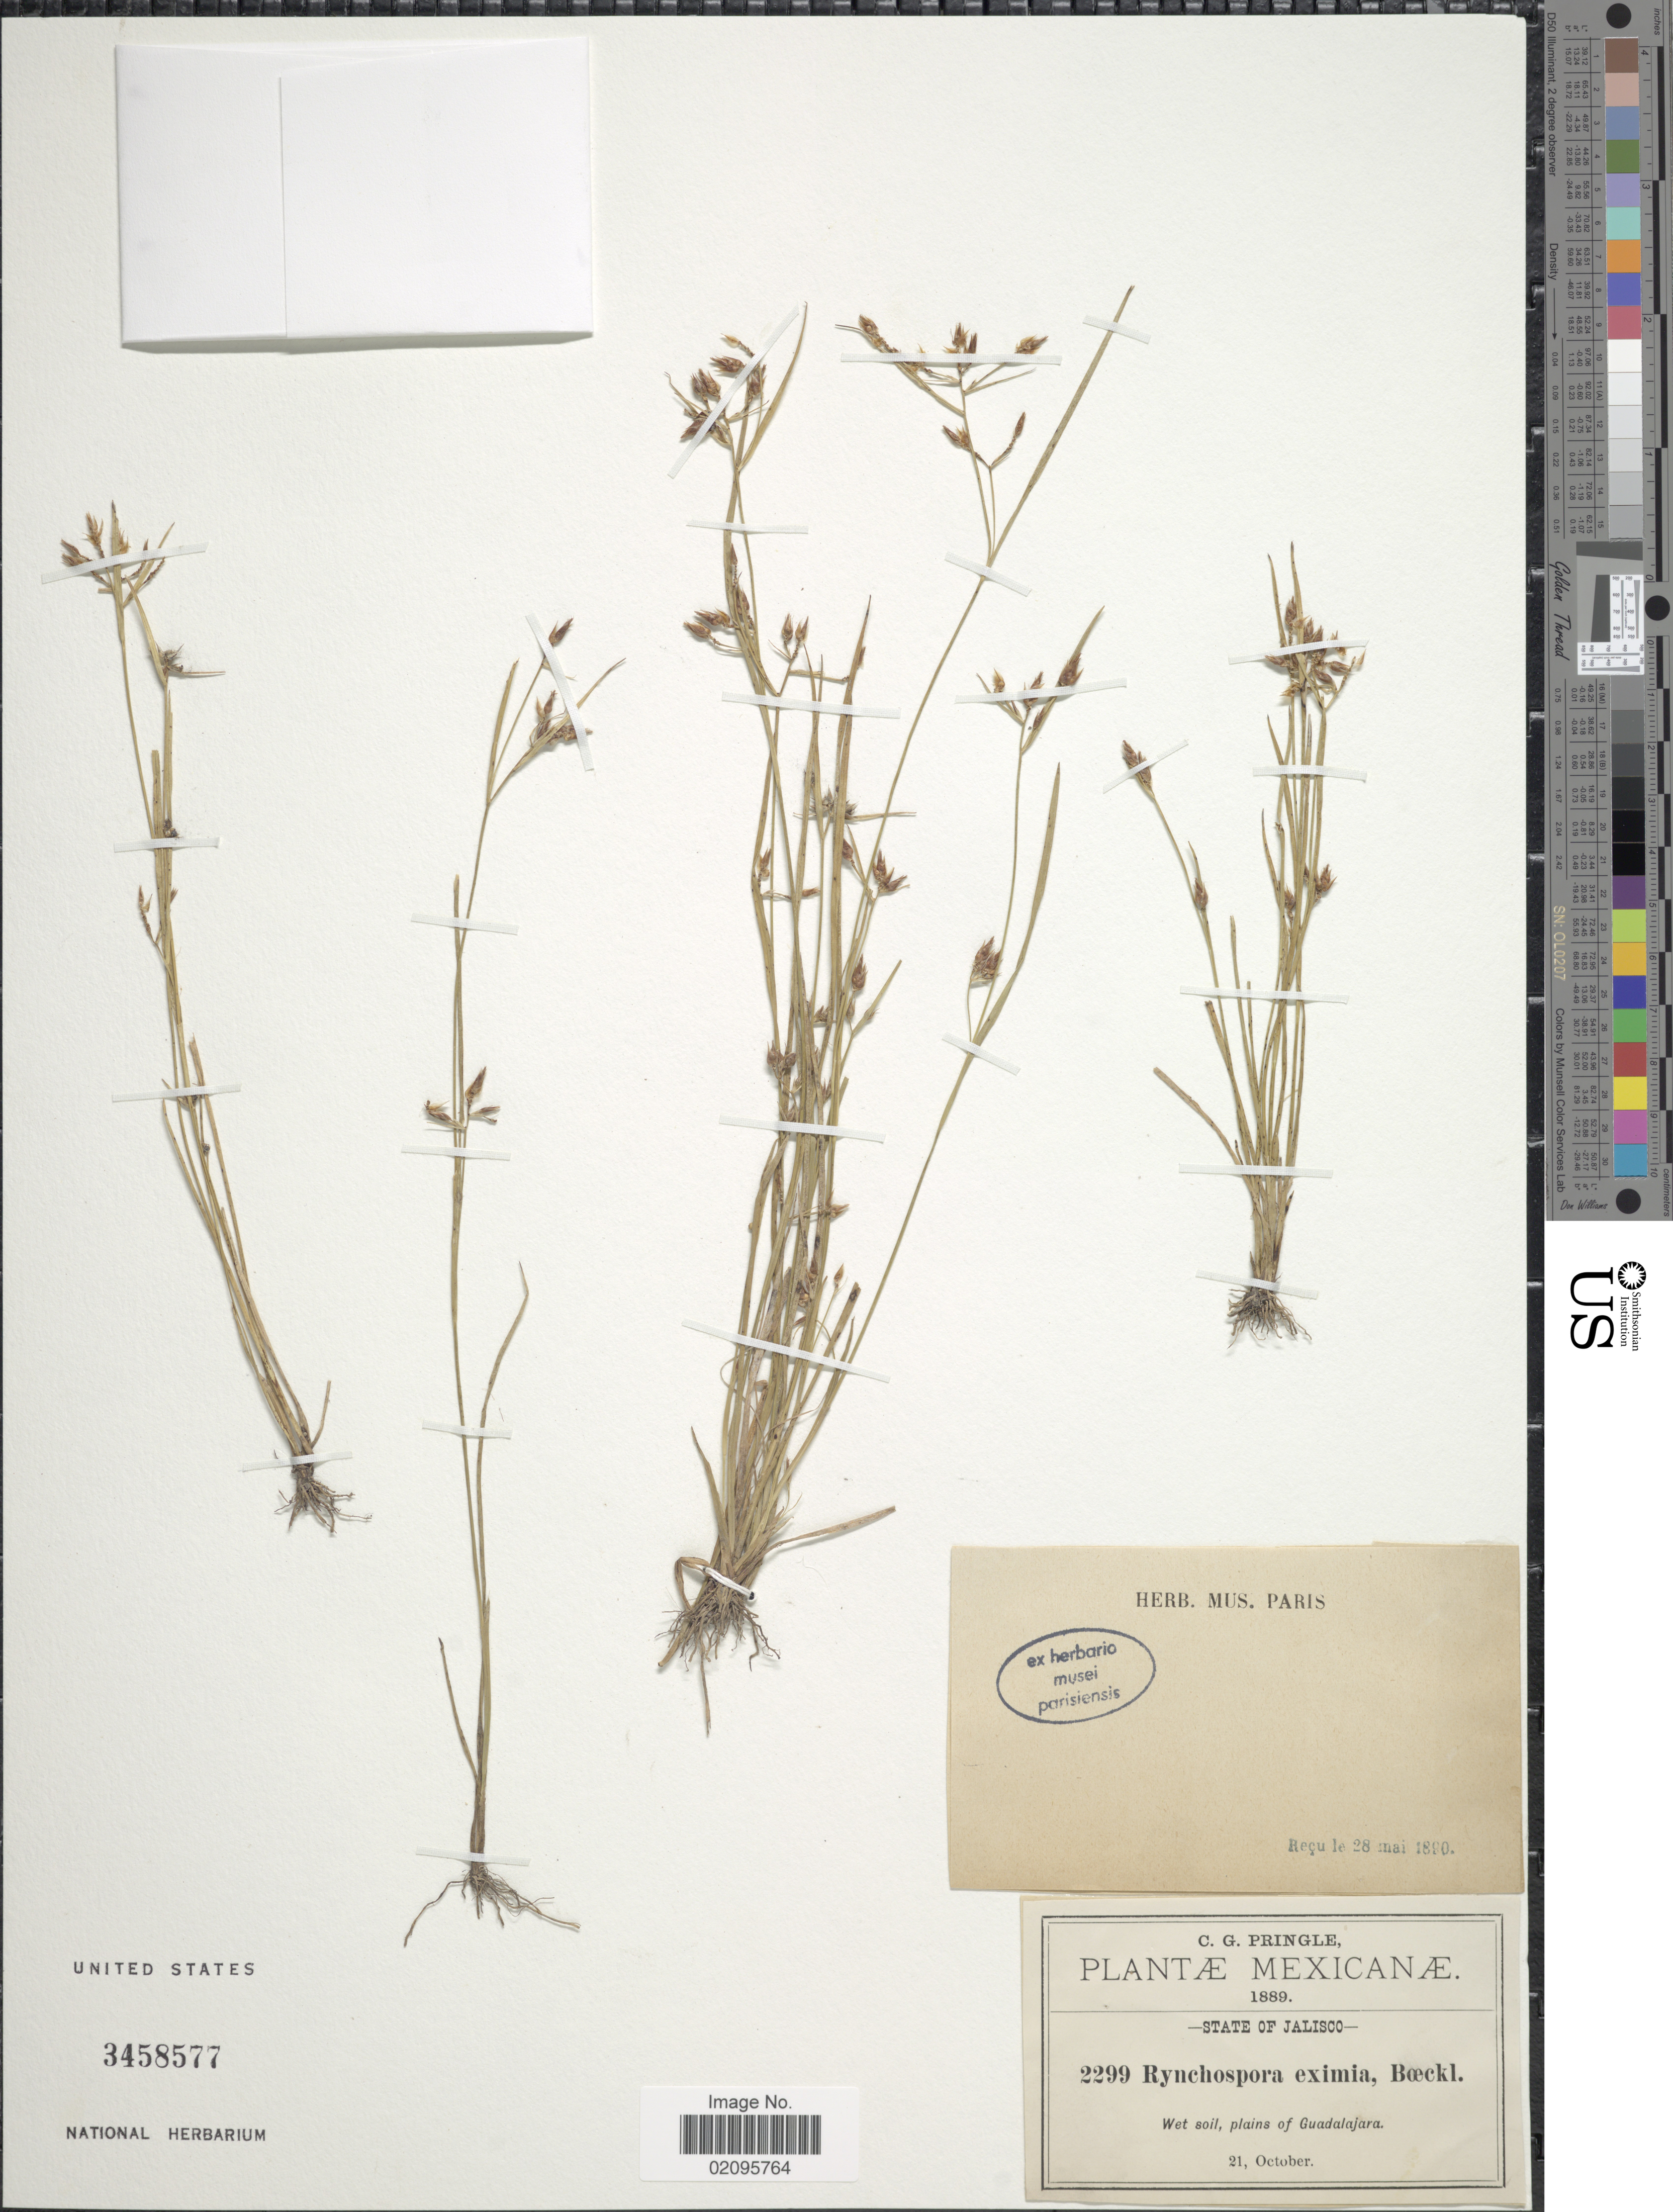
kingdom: Plantae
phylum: Tracheophyta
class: Liliopsida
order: Poales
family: Cyperaceae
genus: Rhynchospora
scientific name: Rhynchospora eximia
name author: (Nees) Boeckeler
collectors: C. G. Pringle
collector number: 2299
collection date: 1889-10-21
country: Mexico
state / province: Jalisco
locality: Plains of Guadalajara.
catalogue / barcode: US 3458577